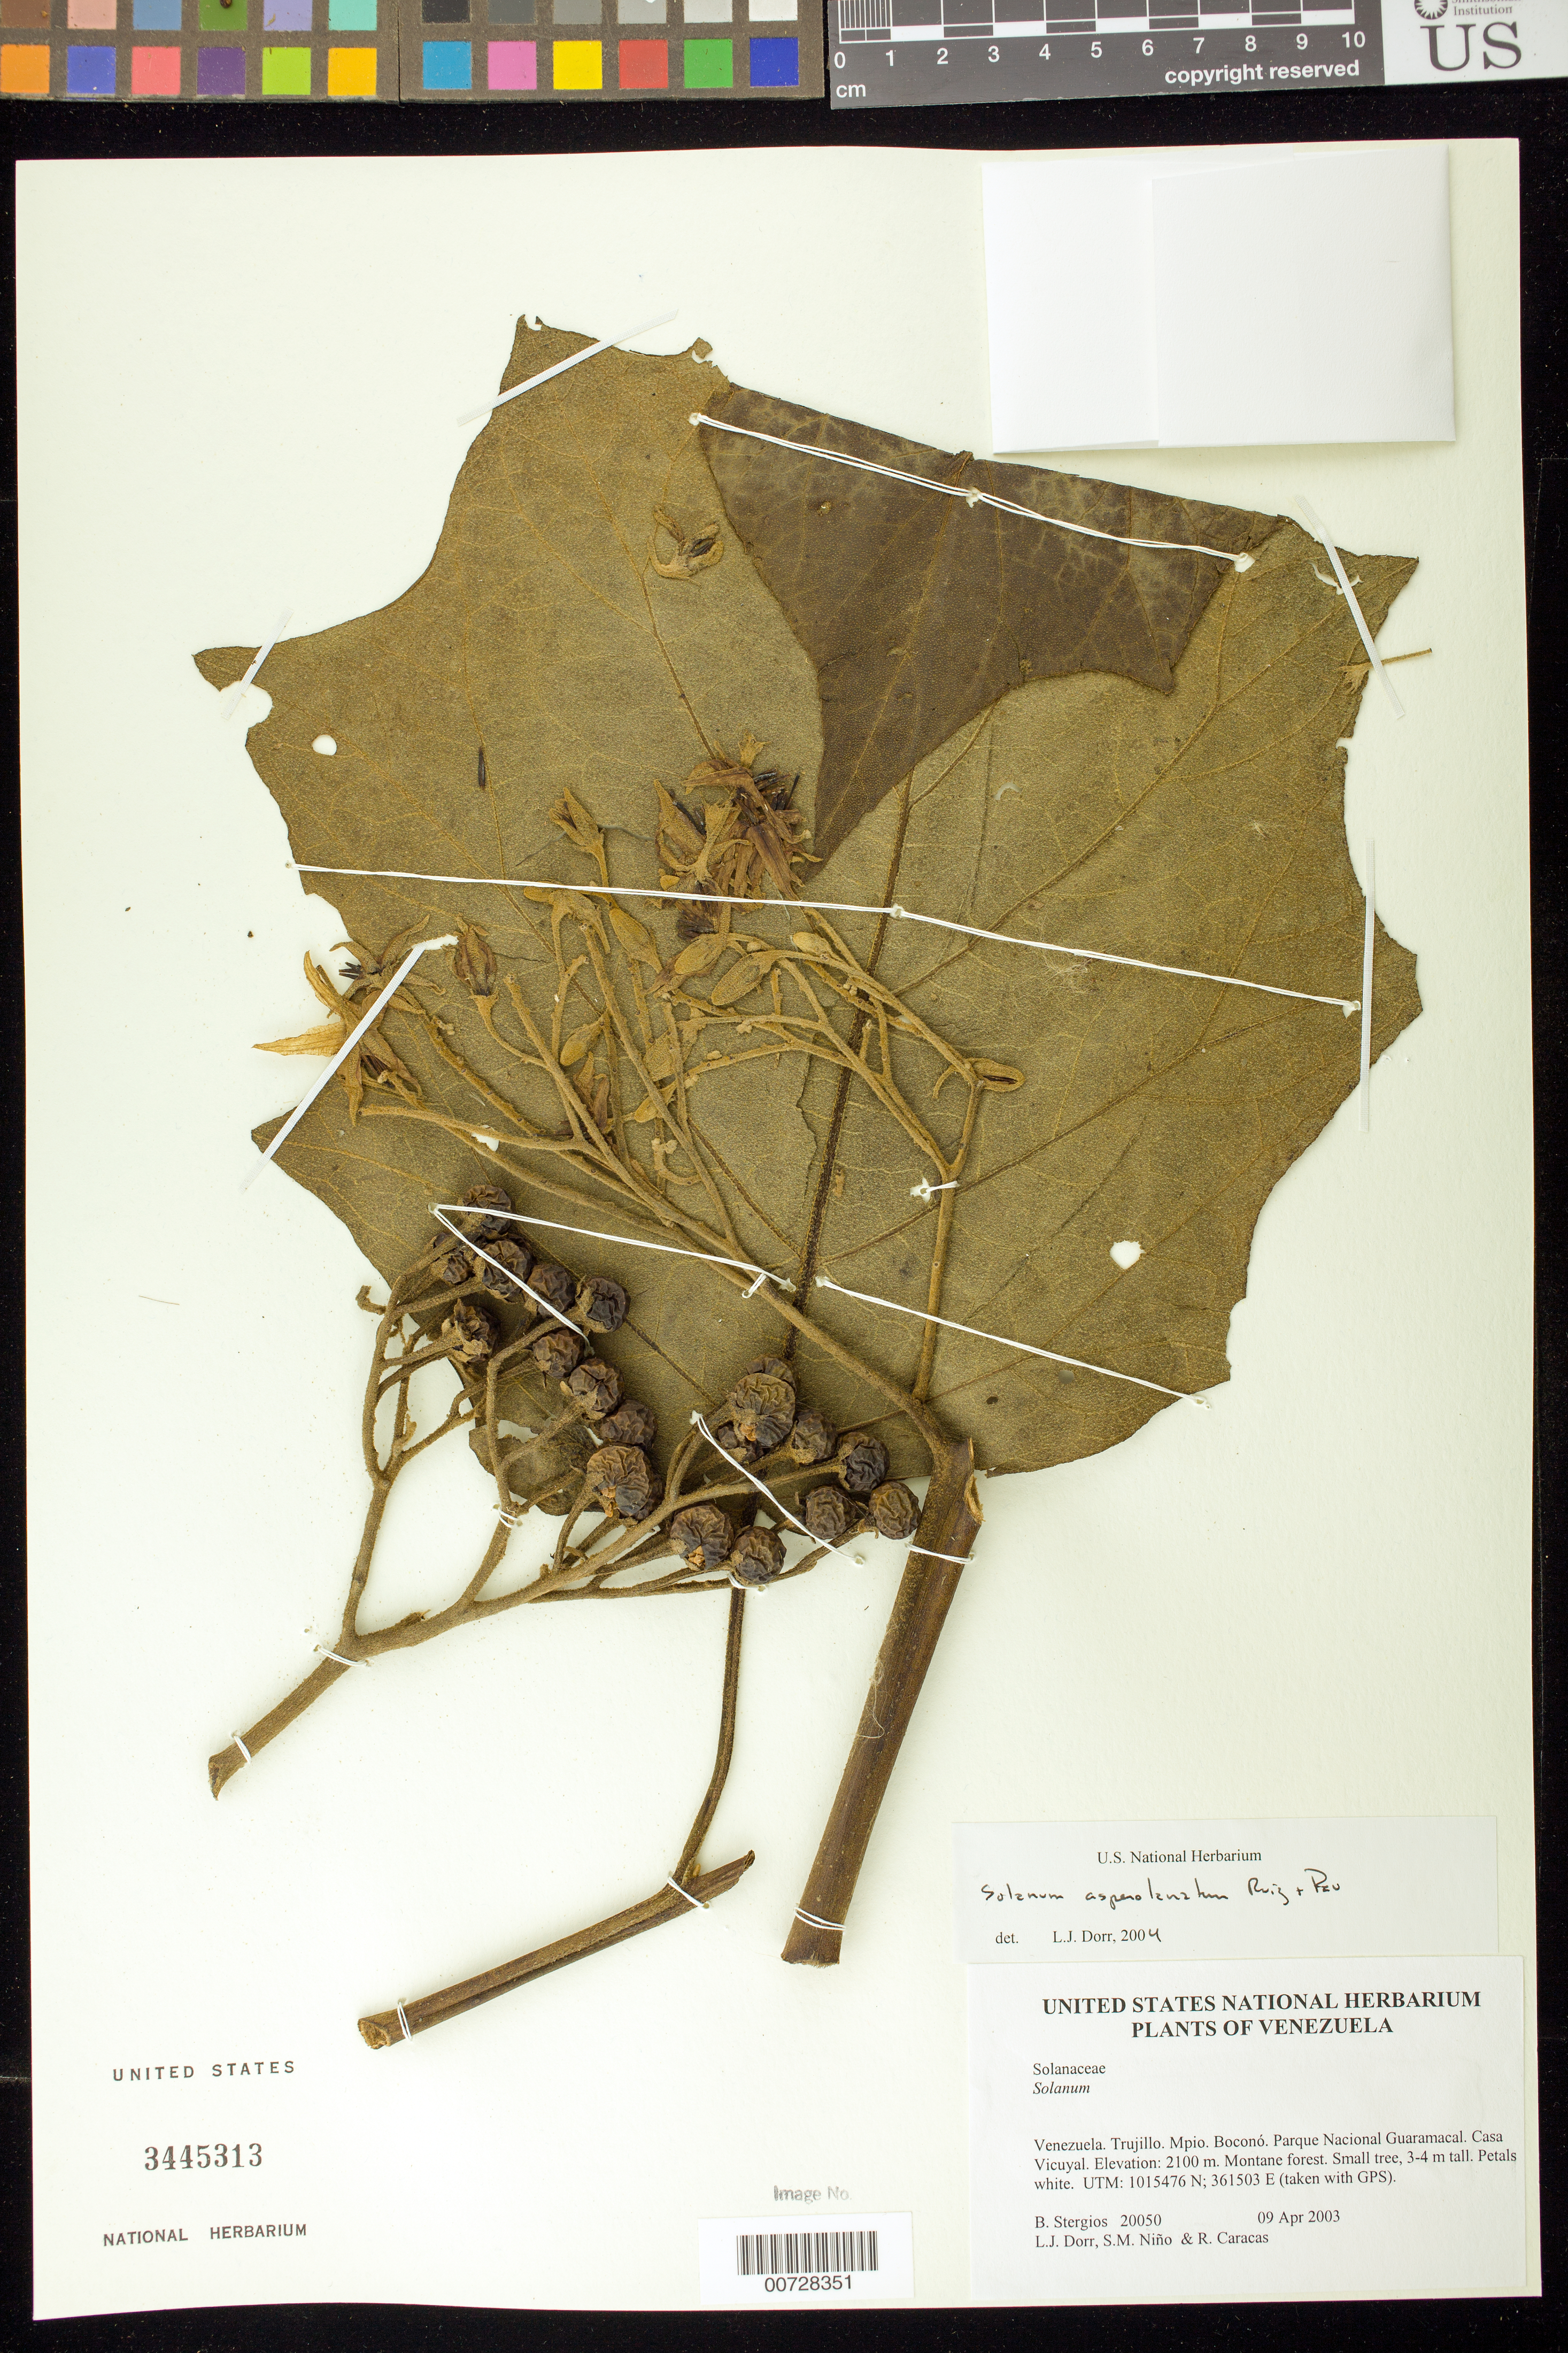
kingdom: Plantae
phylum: Tracheophyta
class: Magnoliopsida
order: Solanales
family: Solanaceae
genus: Solanum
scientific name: Solanum asperolanatum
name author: Ruiz & Pav.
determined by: Dorr, L. J., (BOT), Smithsonian Institution - National Museum of Natural History (UNITED STATES)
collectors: B. G. Stergios, L. J. Dorr, S. M. Niño & R. Caracas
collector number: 20050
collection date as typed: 09 Apr 2003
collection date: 2003-04-09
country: Venezuela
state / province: Trujillo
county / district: Boconó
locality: Parque Nacional Guaramacal. Casa Vicuyal.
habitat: Montane forest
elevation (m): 2100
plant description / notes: MY, PORT, US, VEN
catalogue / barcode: US 3445313